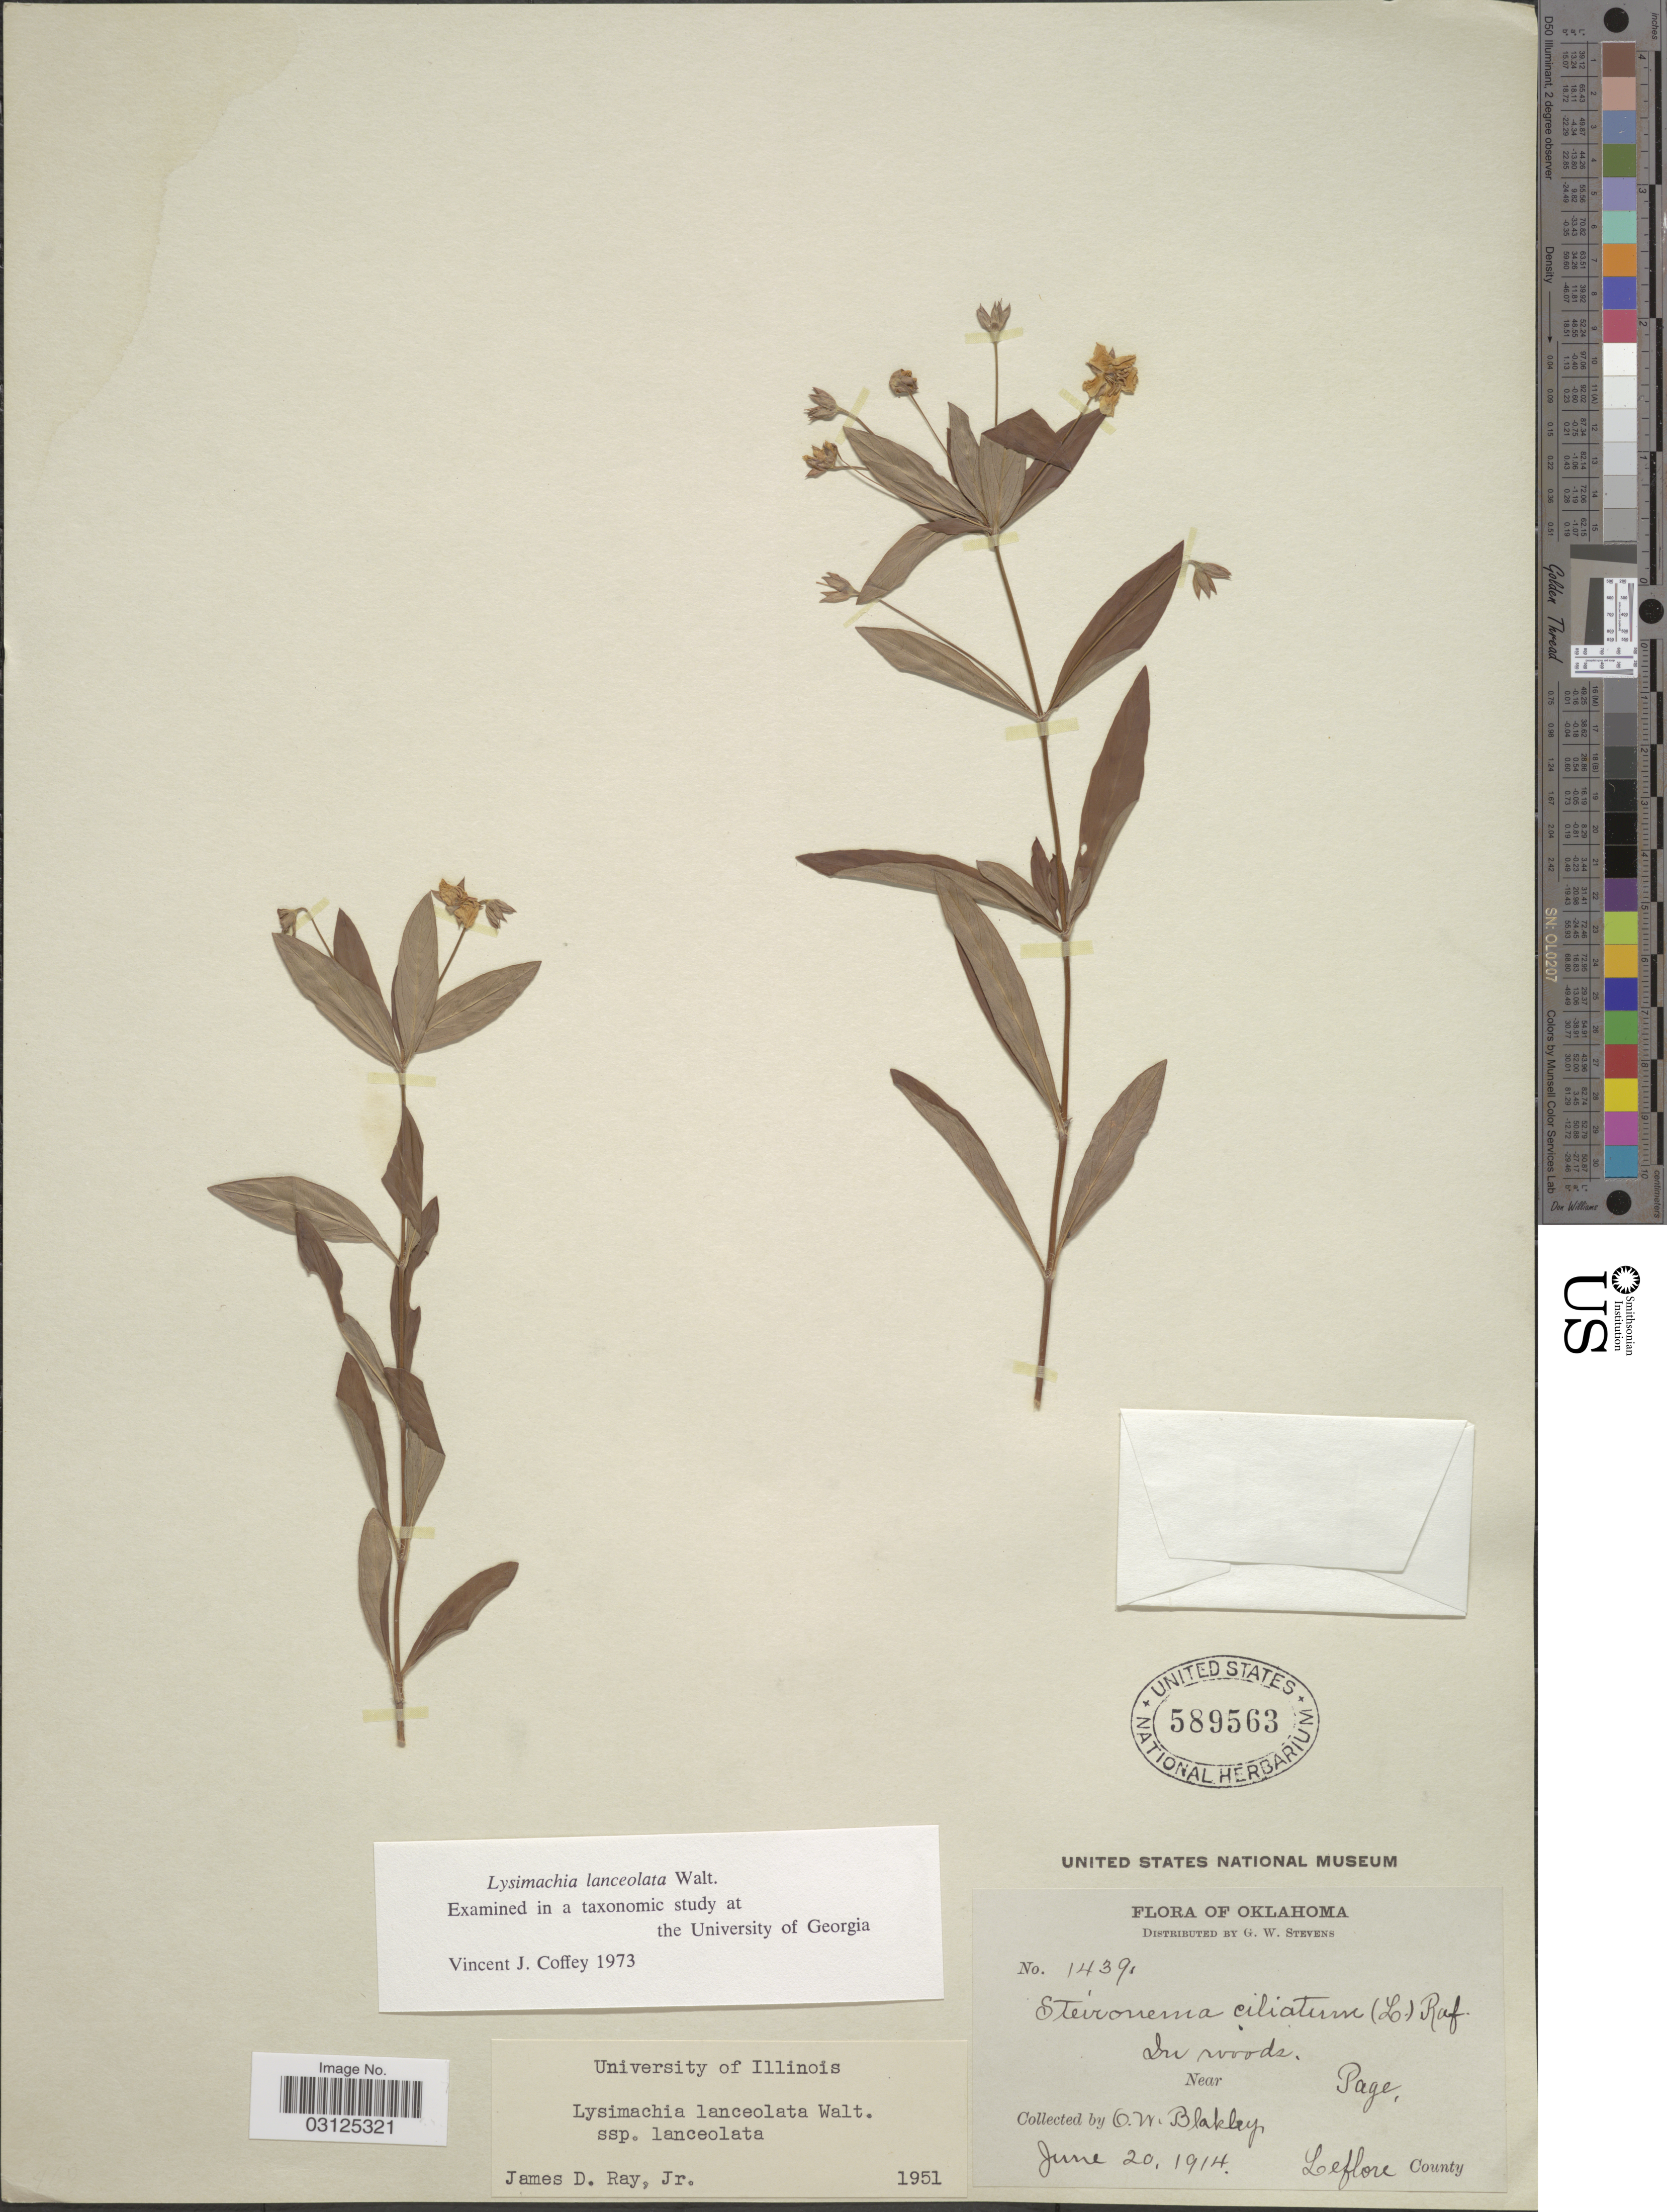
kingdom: Plantae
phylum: Tracheophyta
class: Magnoliopsida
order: Ericales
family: Primulaceae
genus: Steironema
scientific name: Steironema lanceolatum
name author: (Walter) A. Gray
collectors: O. Blakley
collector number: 1439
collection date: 1914-06-20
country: United States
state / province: Oklahoma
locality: In woods. Near Page. Leflore County.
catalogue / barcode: US 589563